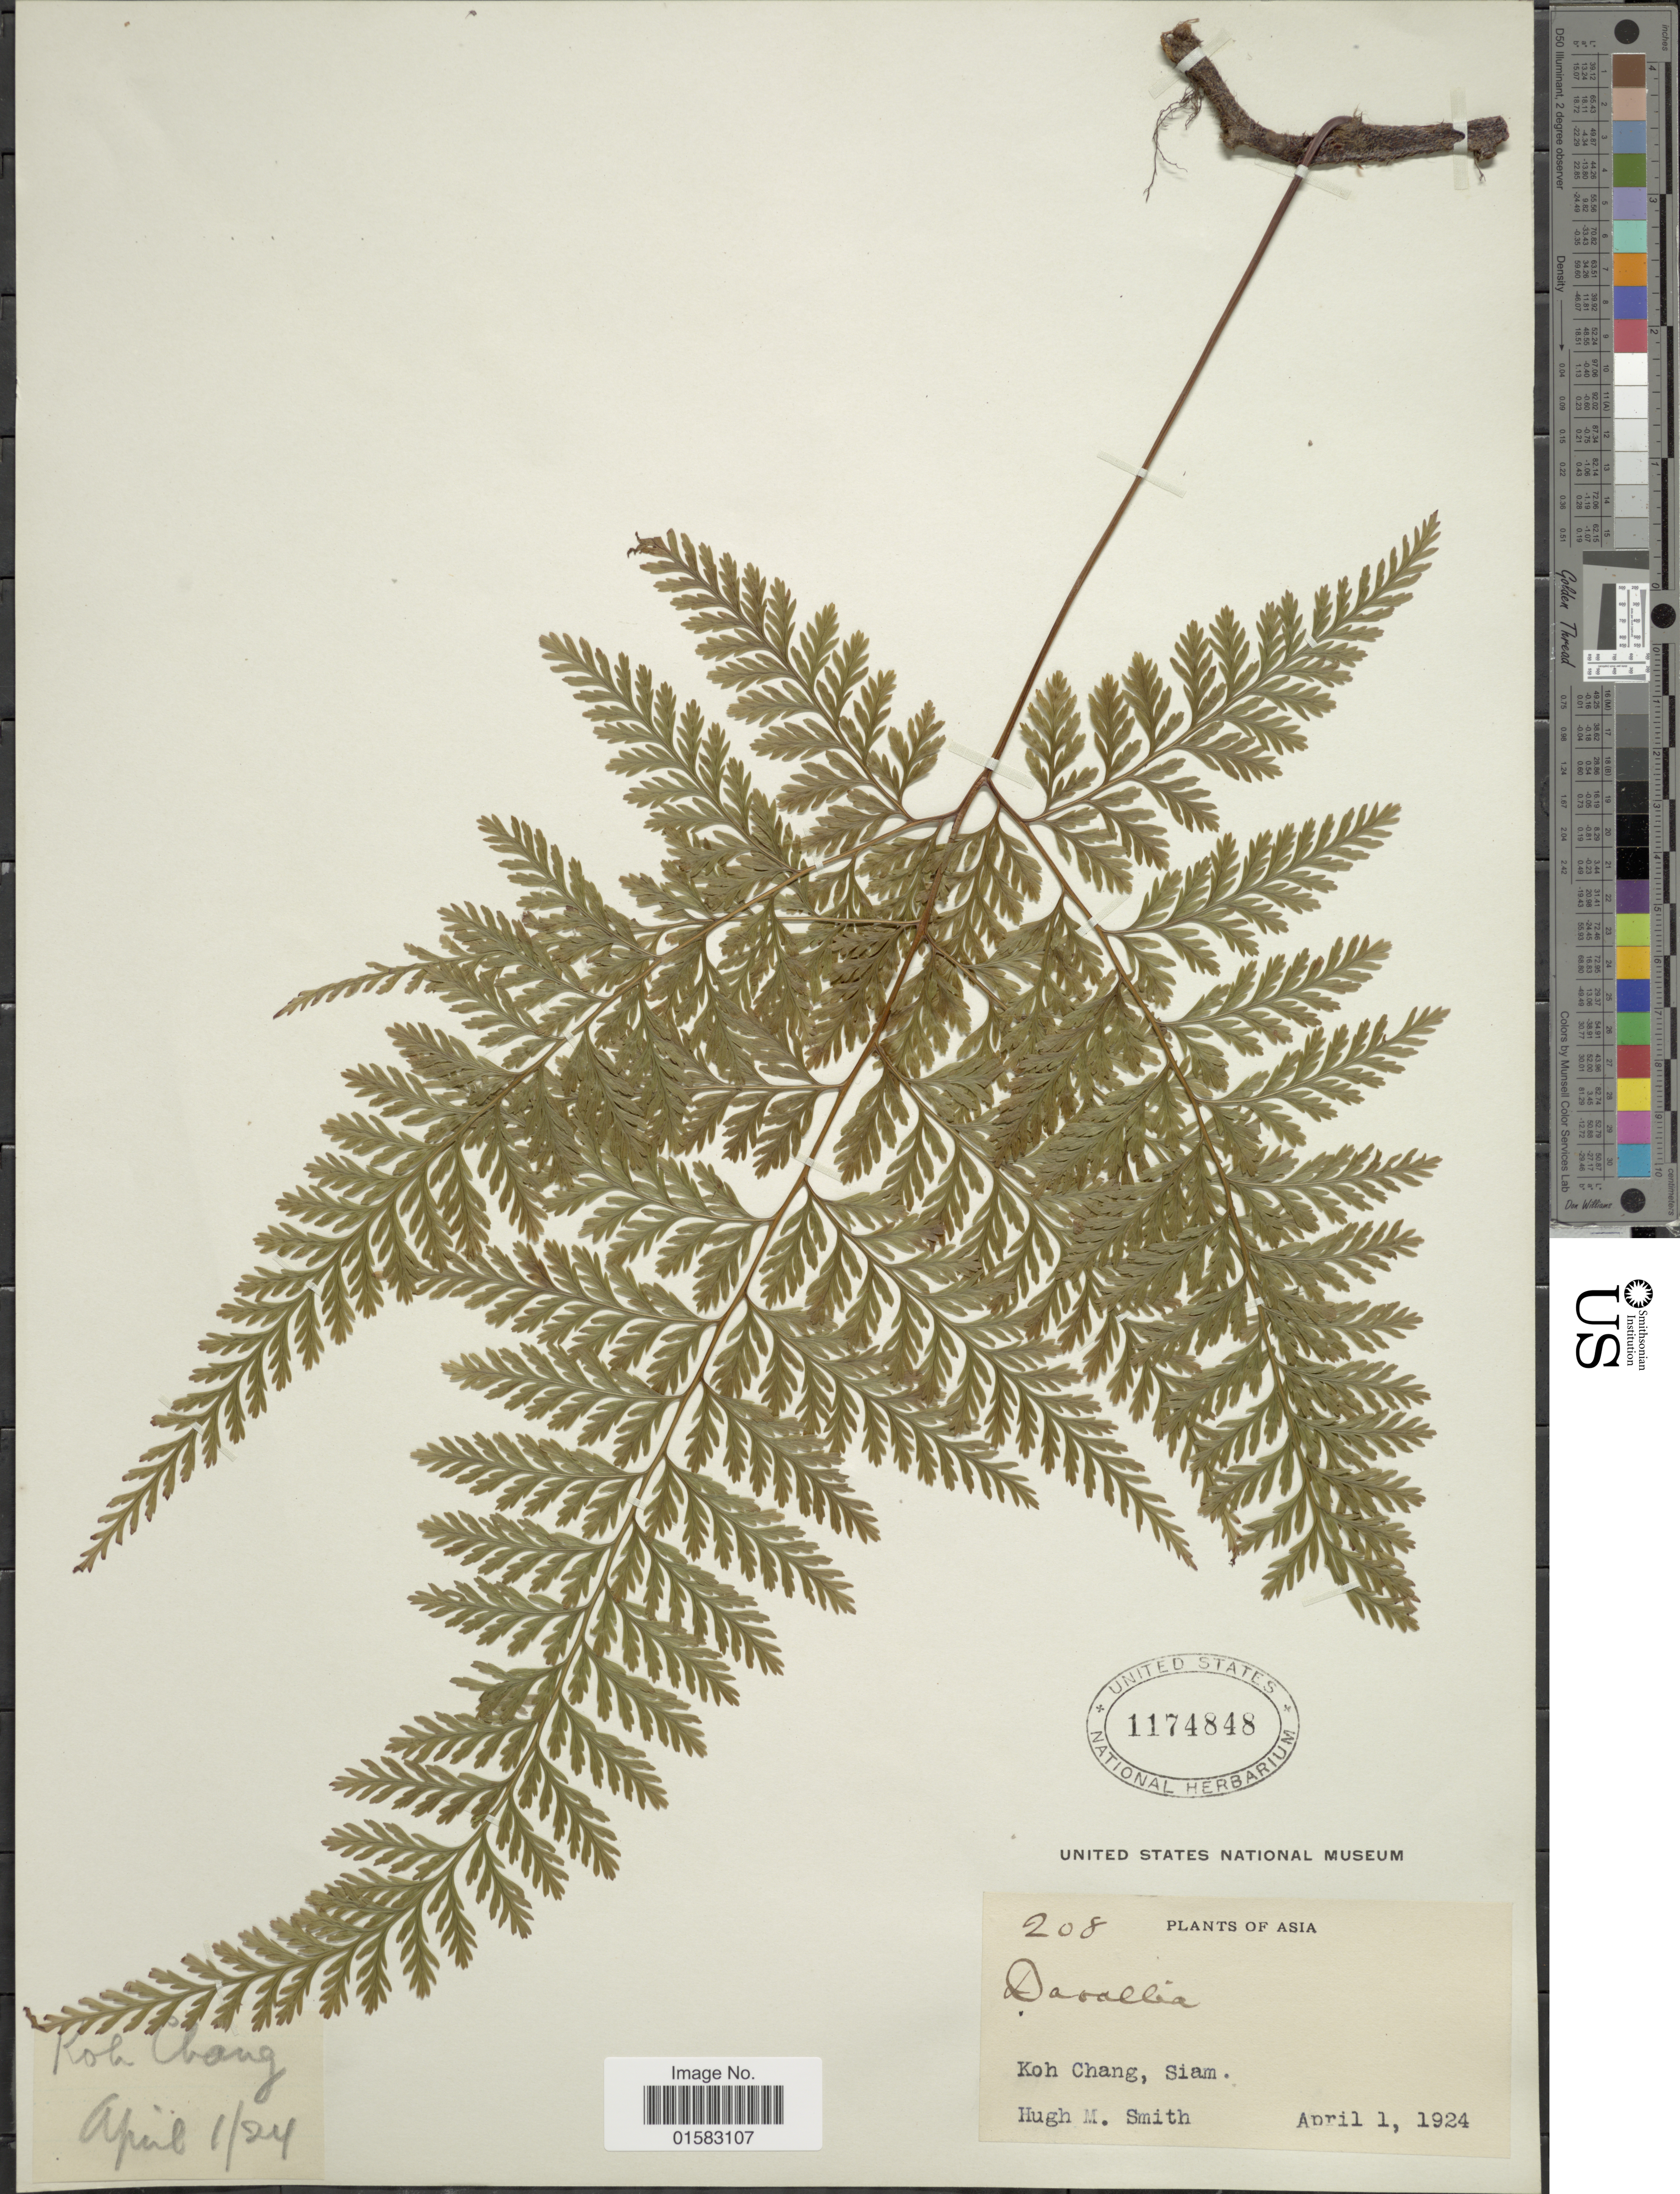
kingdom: Plantae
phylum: Tracheophyta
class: Polypodiopsida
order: Polypodiales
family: Davalliaceae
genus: Davallia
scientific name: Davallia sp.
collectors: H. M. Smith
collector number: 208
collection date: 1924-04-01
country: Thailand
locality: Siam, Koh Chang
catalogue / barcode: US 1174848